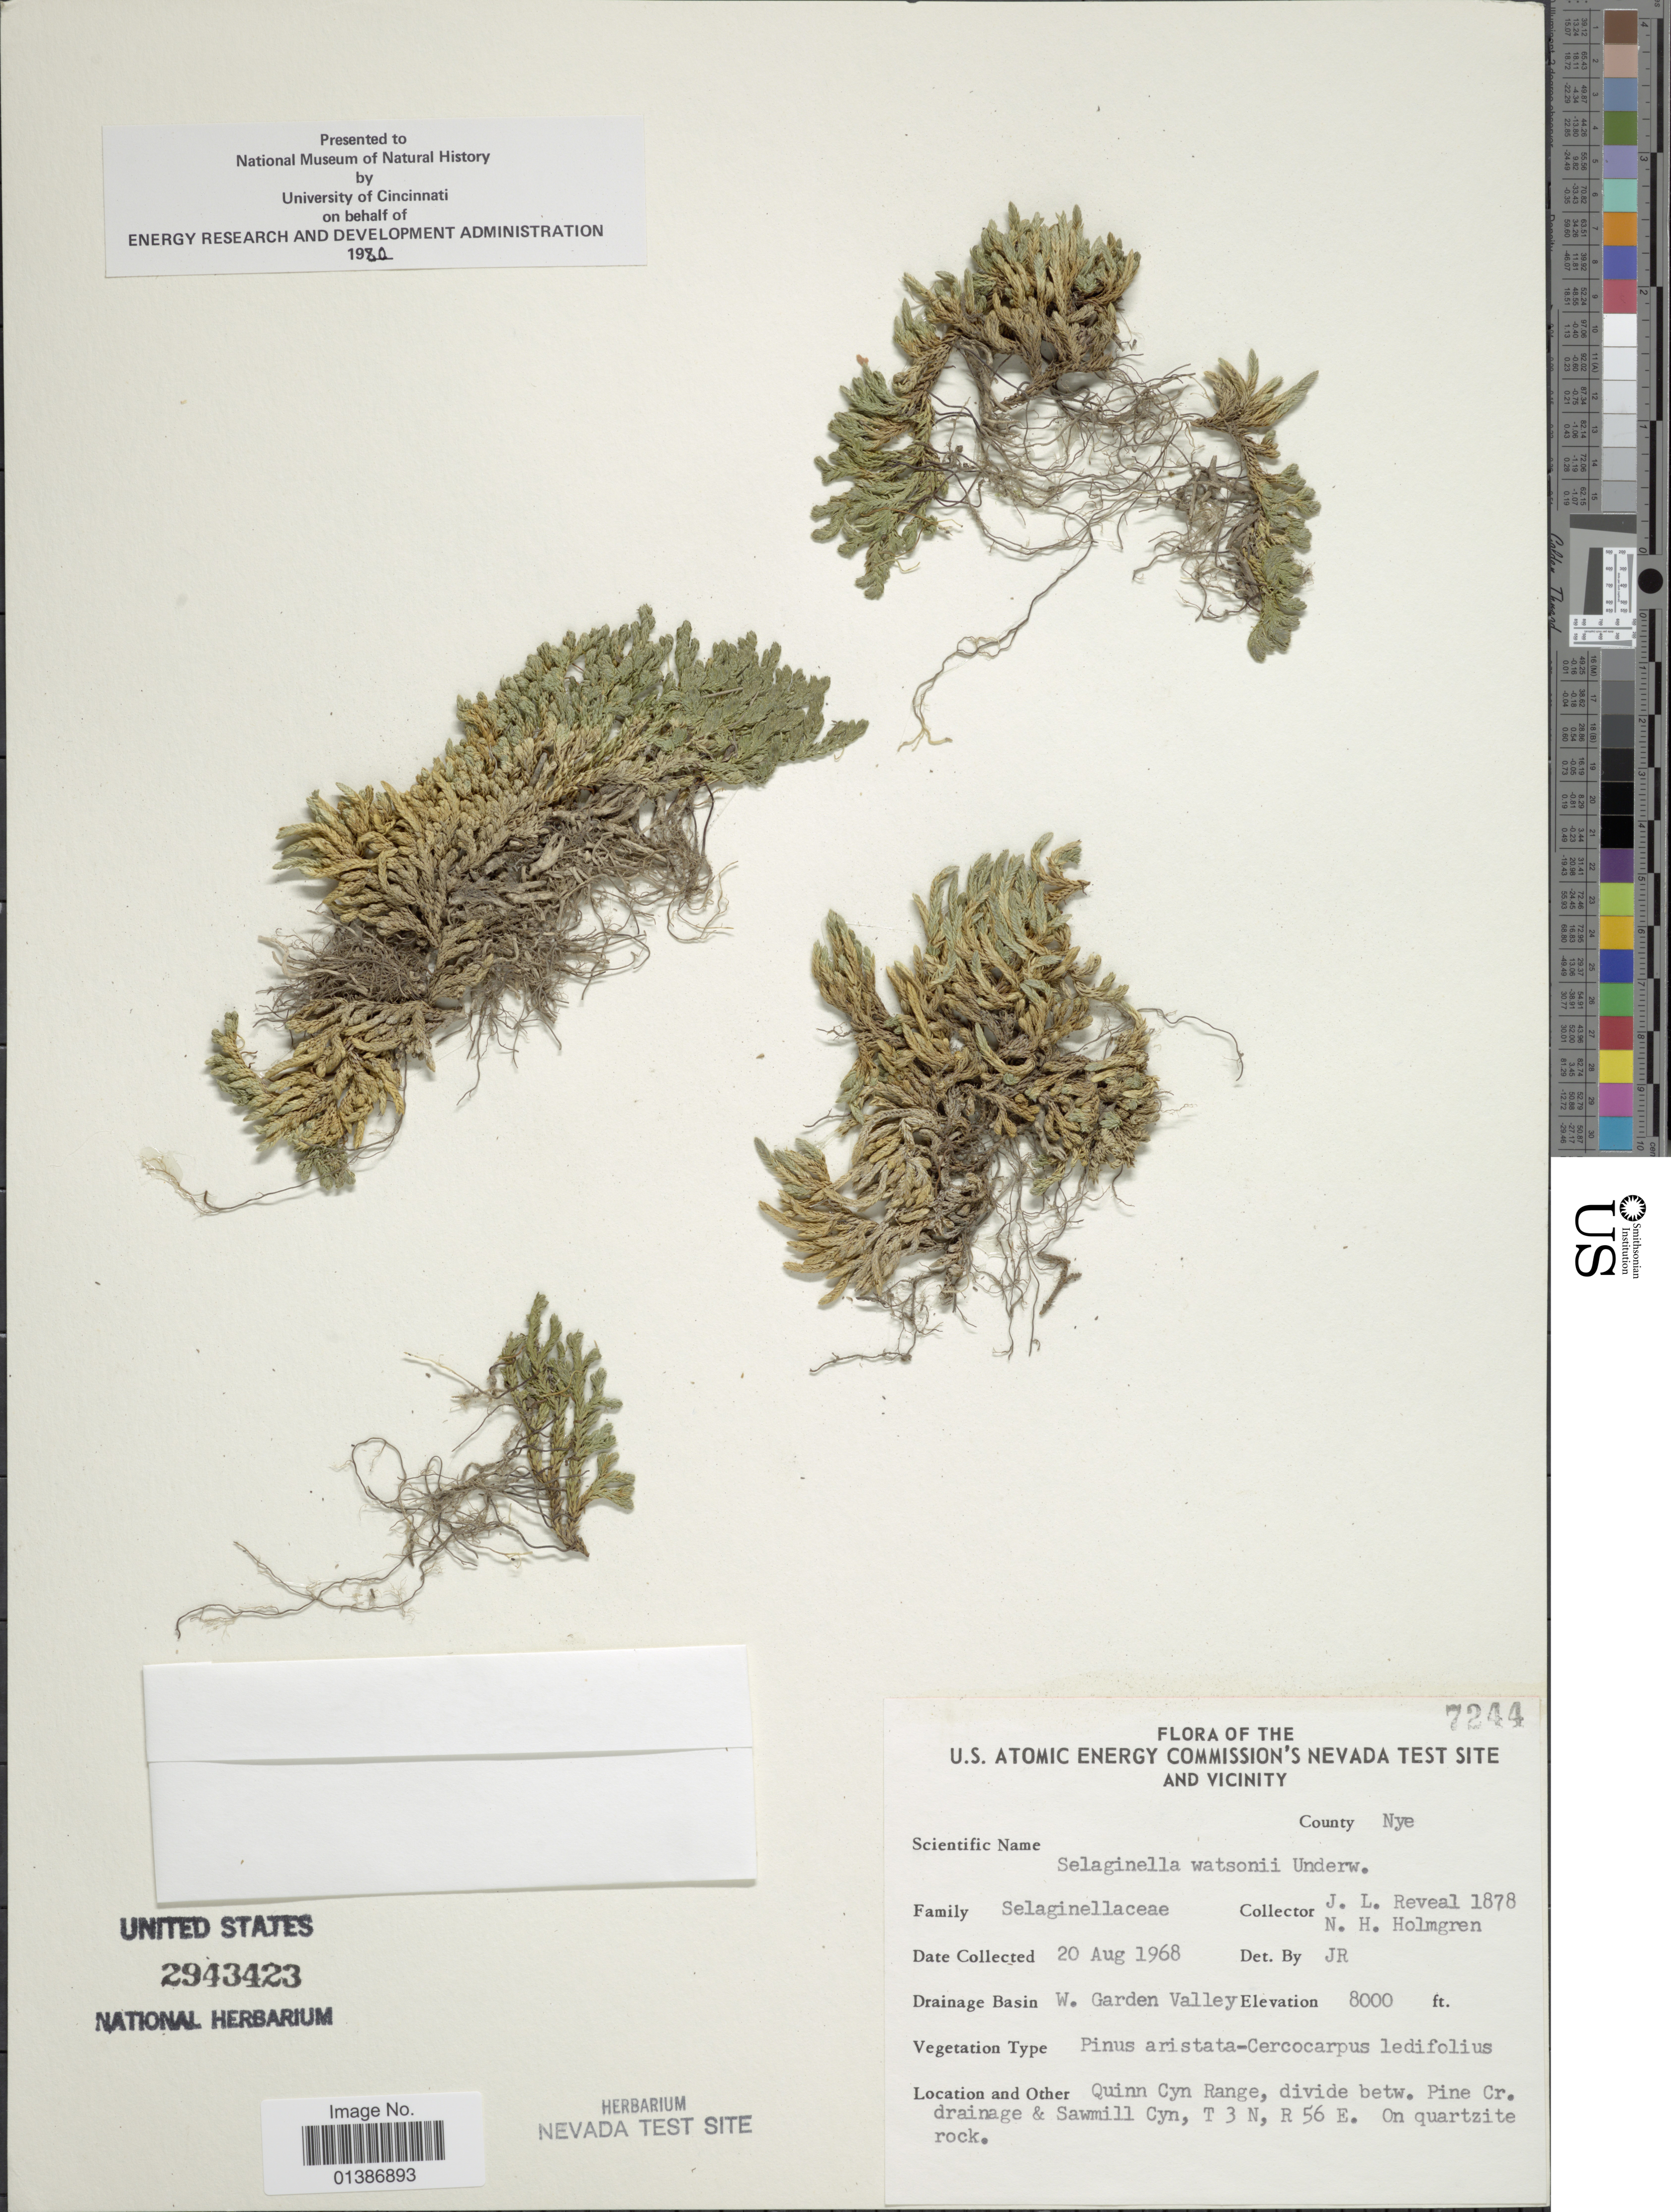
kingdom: Plantae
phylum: Tracheophyta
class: Lycopodiopsida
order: Selaginellales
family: Selaginellaceae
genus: Selaginella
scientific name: Selaginella watsonii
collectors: J. L. Reveal & N. H. Holmgren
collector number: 1878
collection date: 1968-08-20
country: United States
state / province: Nevada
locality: Flora of the U.S. Atomic Energy Commission's Nevada Test Site and Vicinity. County Nye. W. Garden Valley. Quinn Cyn Range, divide betw. Pine Cr. drainage & Sawmill Cyn, T 3 N, R 56 E.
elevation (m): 2438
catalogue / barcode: US 2943423